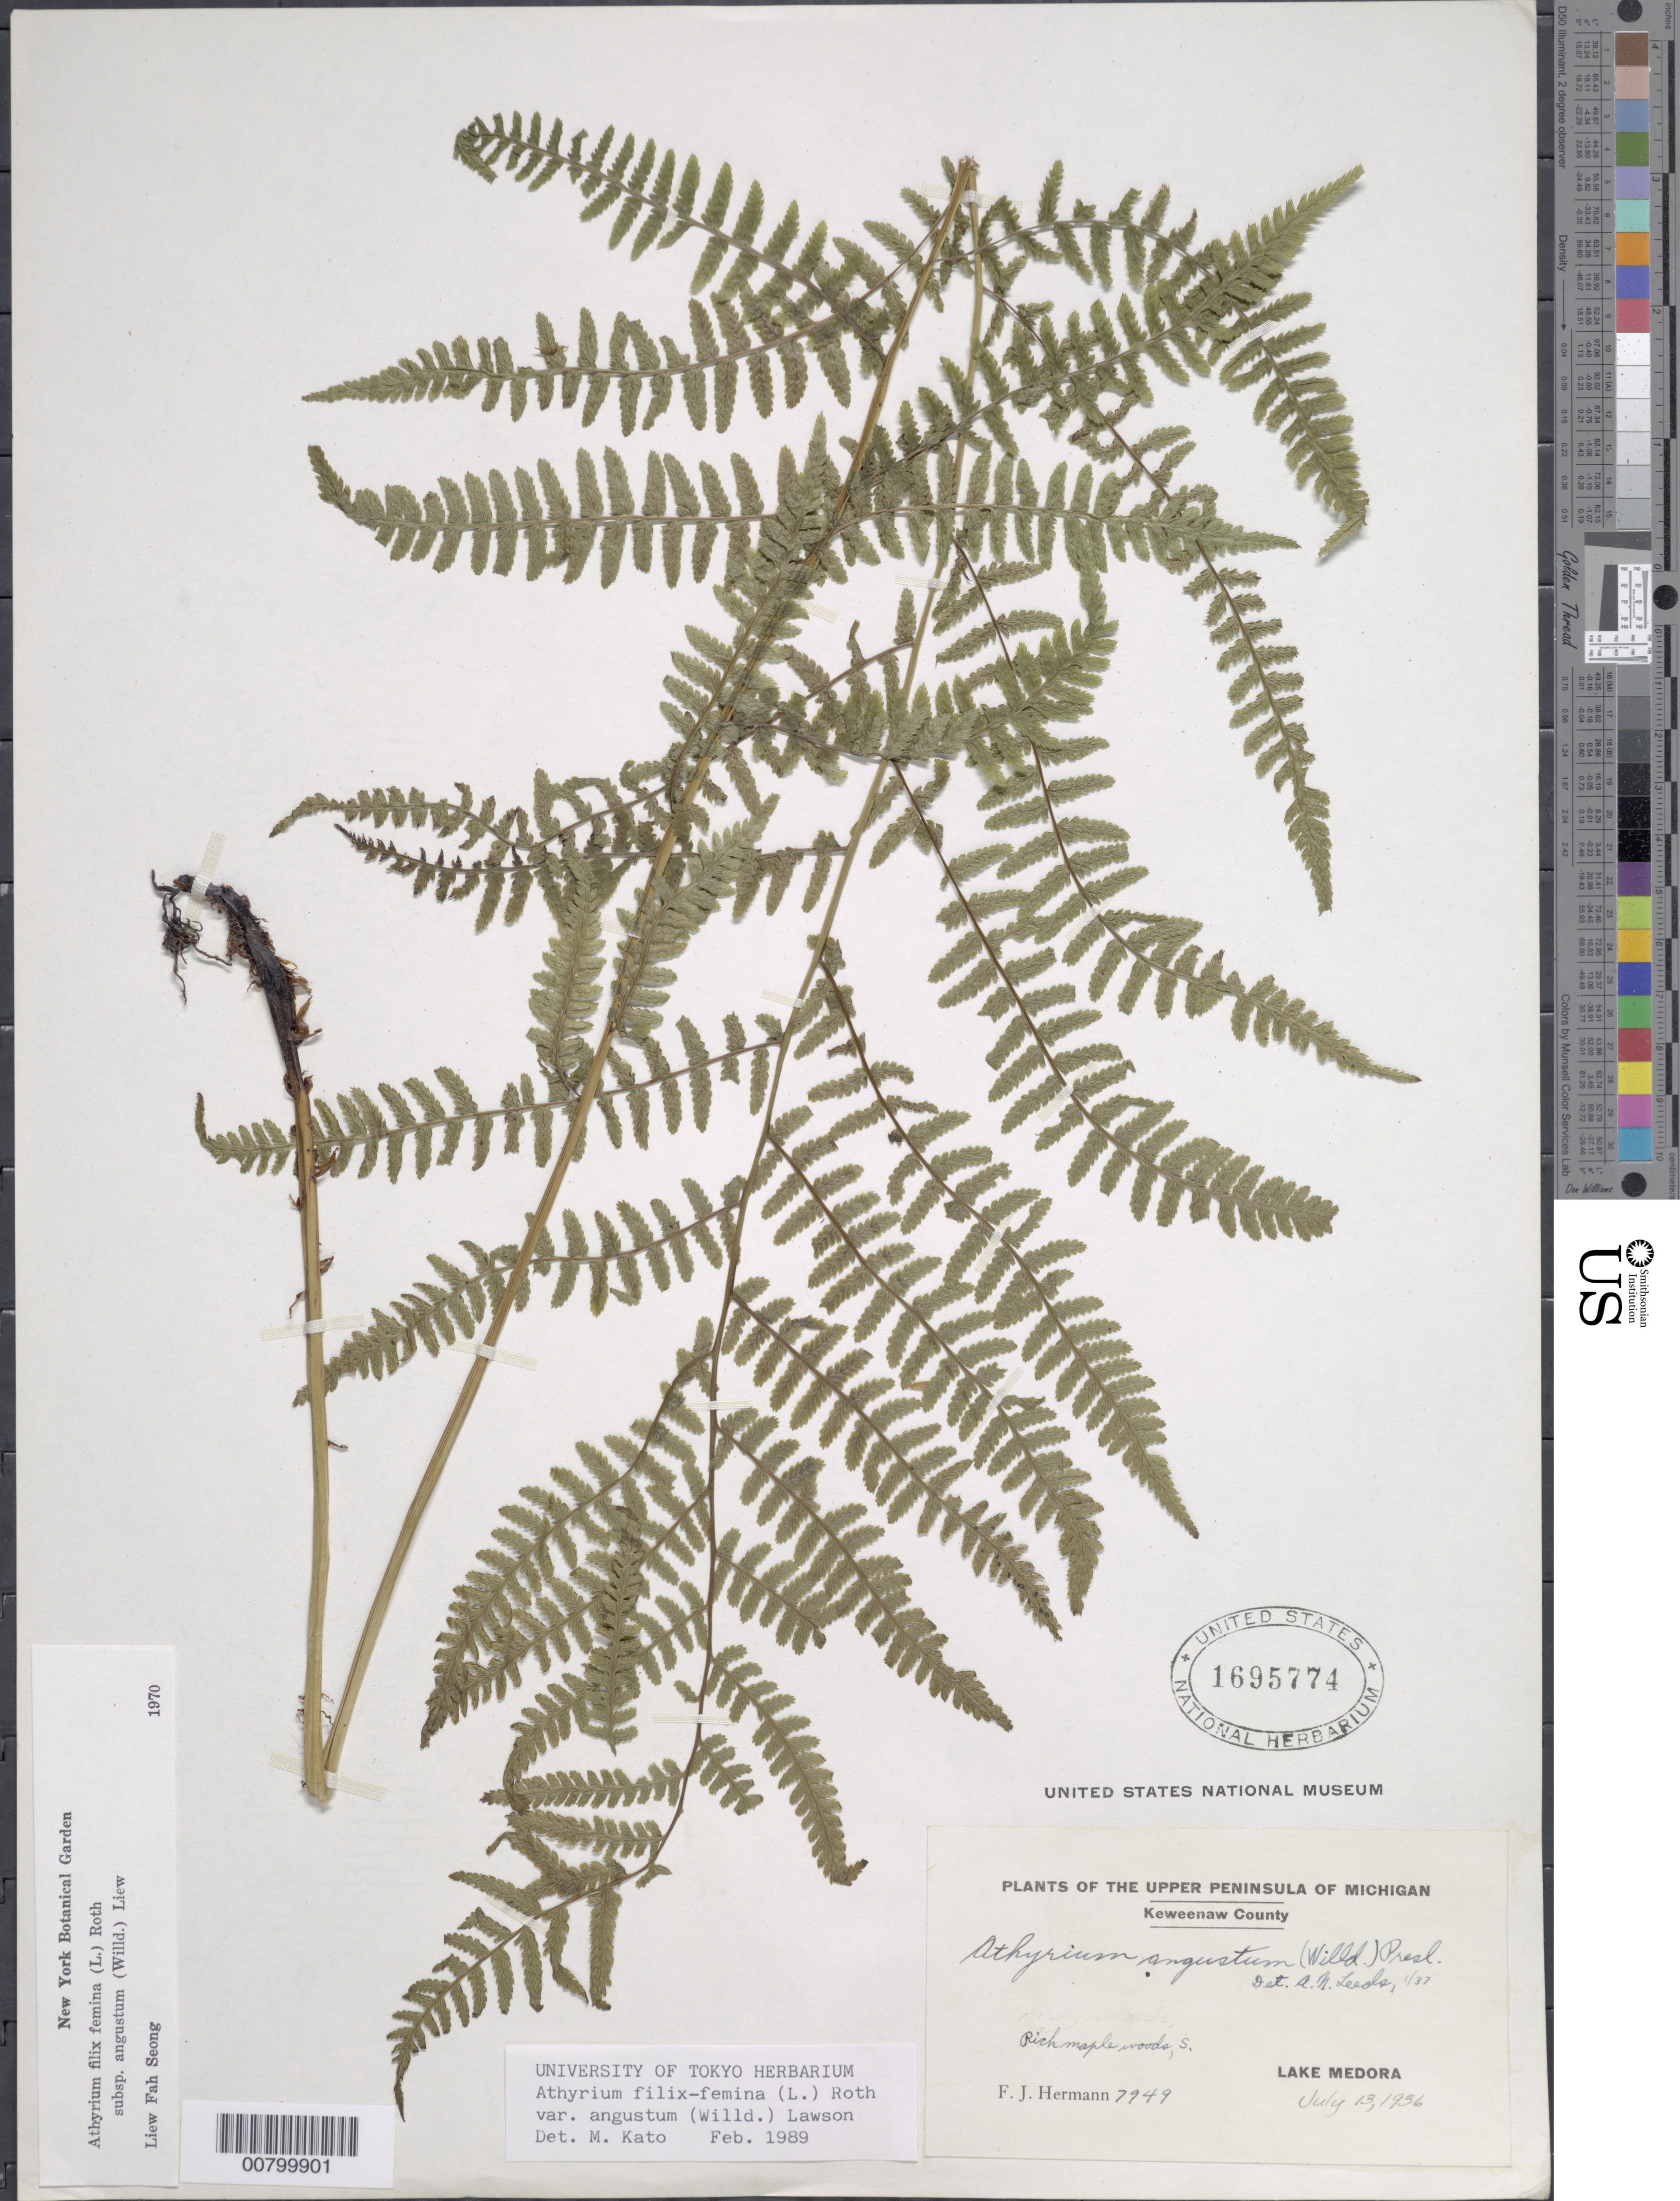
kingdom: Plantae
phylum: Tracheophyta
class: Polypodiopsida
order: Polypodiales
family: Athyriaceae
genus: Athyrium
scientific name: Athyrium filix-femina subsp. angustatum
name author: (Willd.) R.T. Clausen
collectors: F. J. Hermann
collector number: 7949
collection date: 1936-07-13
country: United States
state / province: Michigan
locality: Upper Peninsula of Michigan, Keeweenaw County, Lake Medora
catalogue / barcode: US 1695774